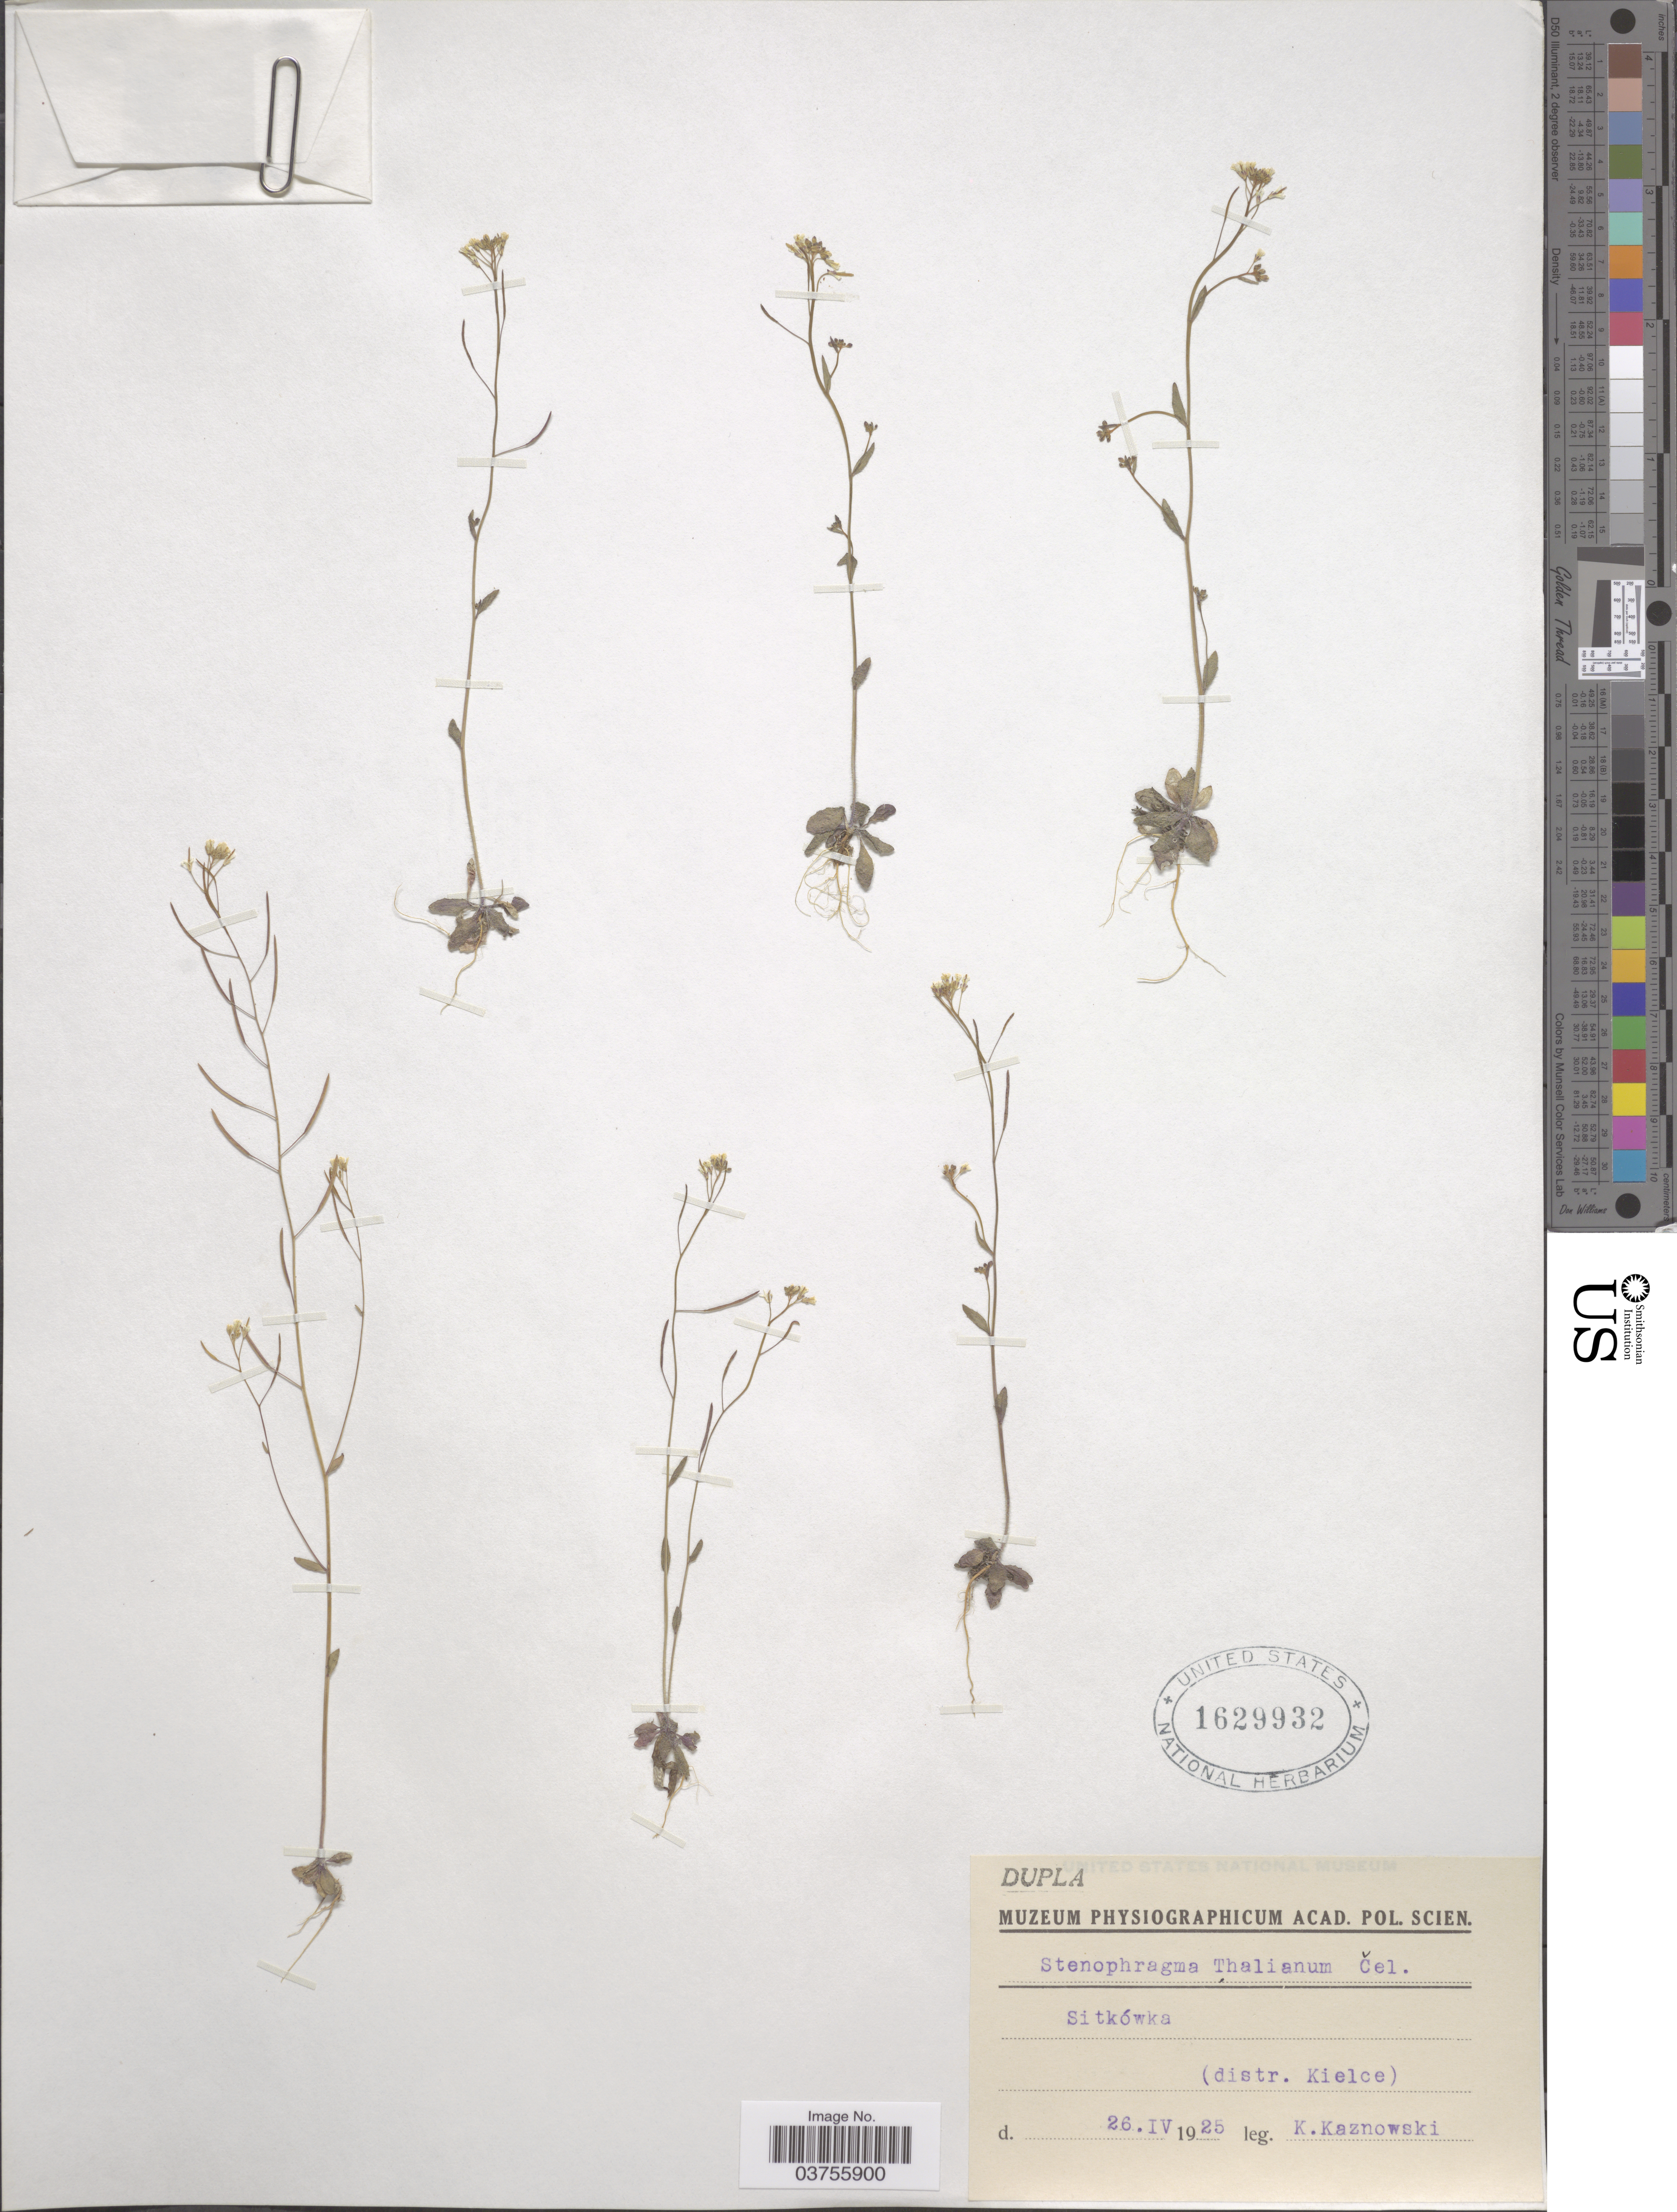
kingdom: Plantae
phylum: Tracheophyta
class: Magnoliopsida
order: Brassicales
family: Brassicaceae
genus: Arabidopsis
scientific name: Arabidopsis thaliana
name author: (L.) Heynh.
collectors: K. Kaznowski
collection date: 1925-04-26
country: Poland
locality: Sitkówka (distr. Kielce).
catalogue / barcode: US 1629932